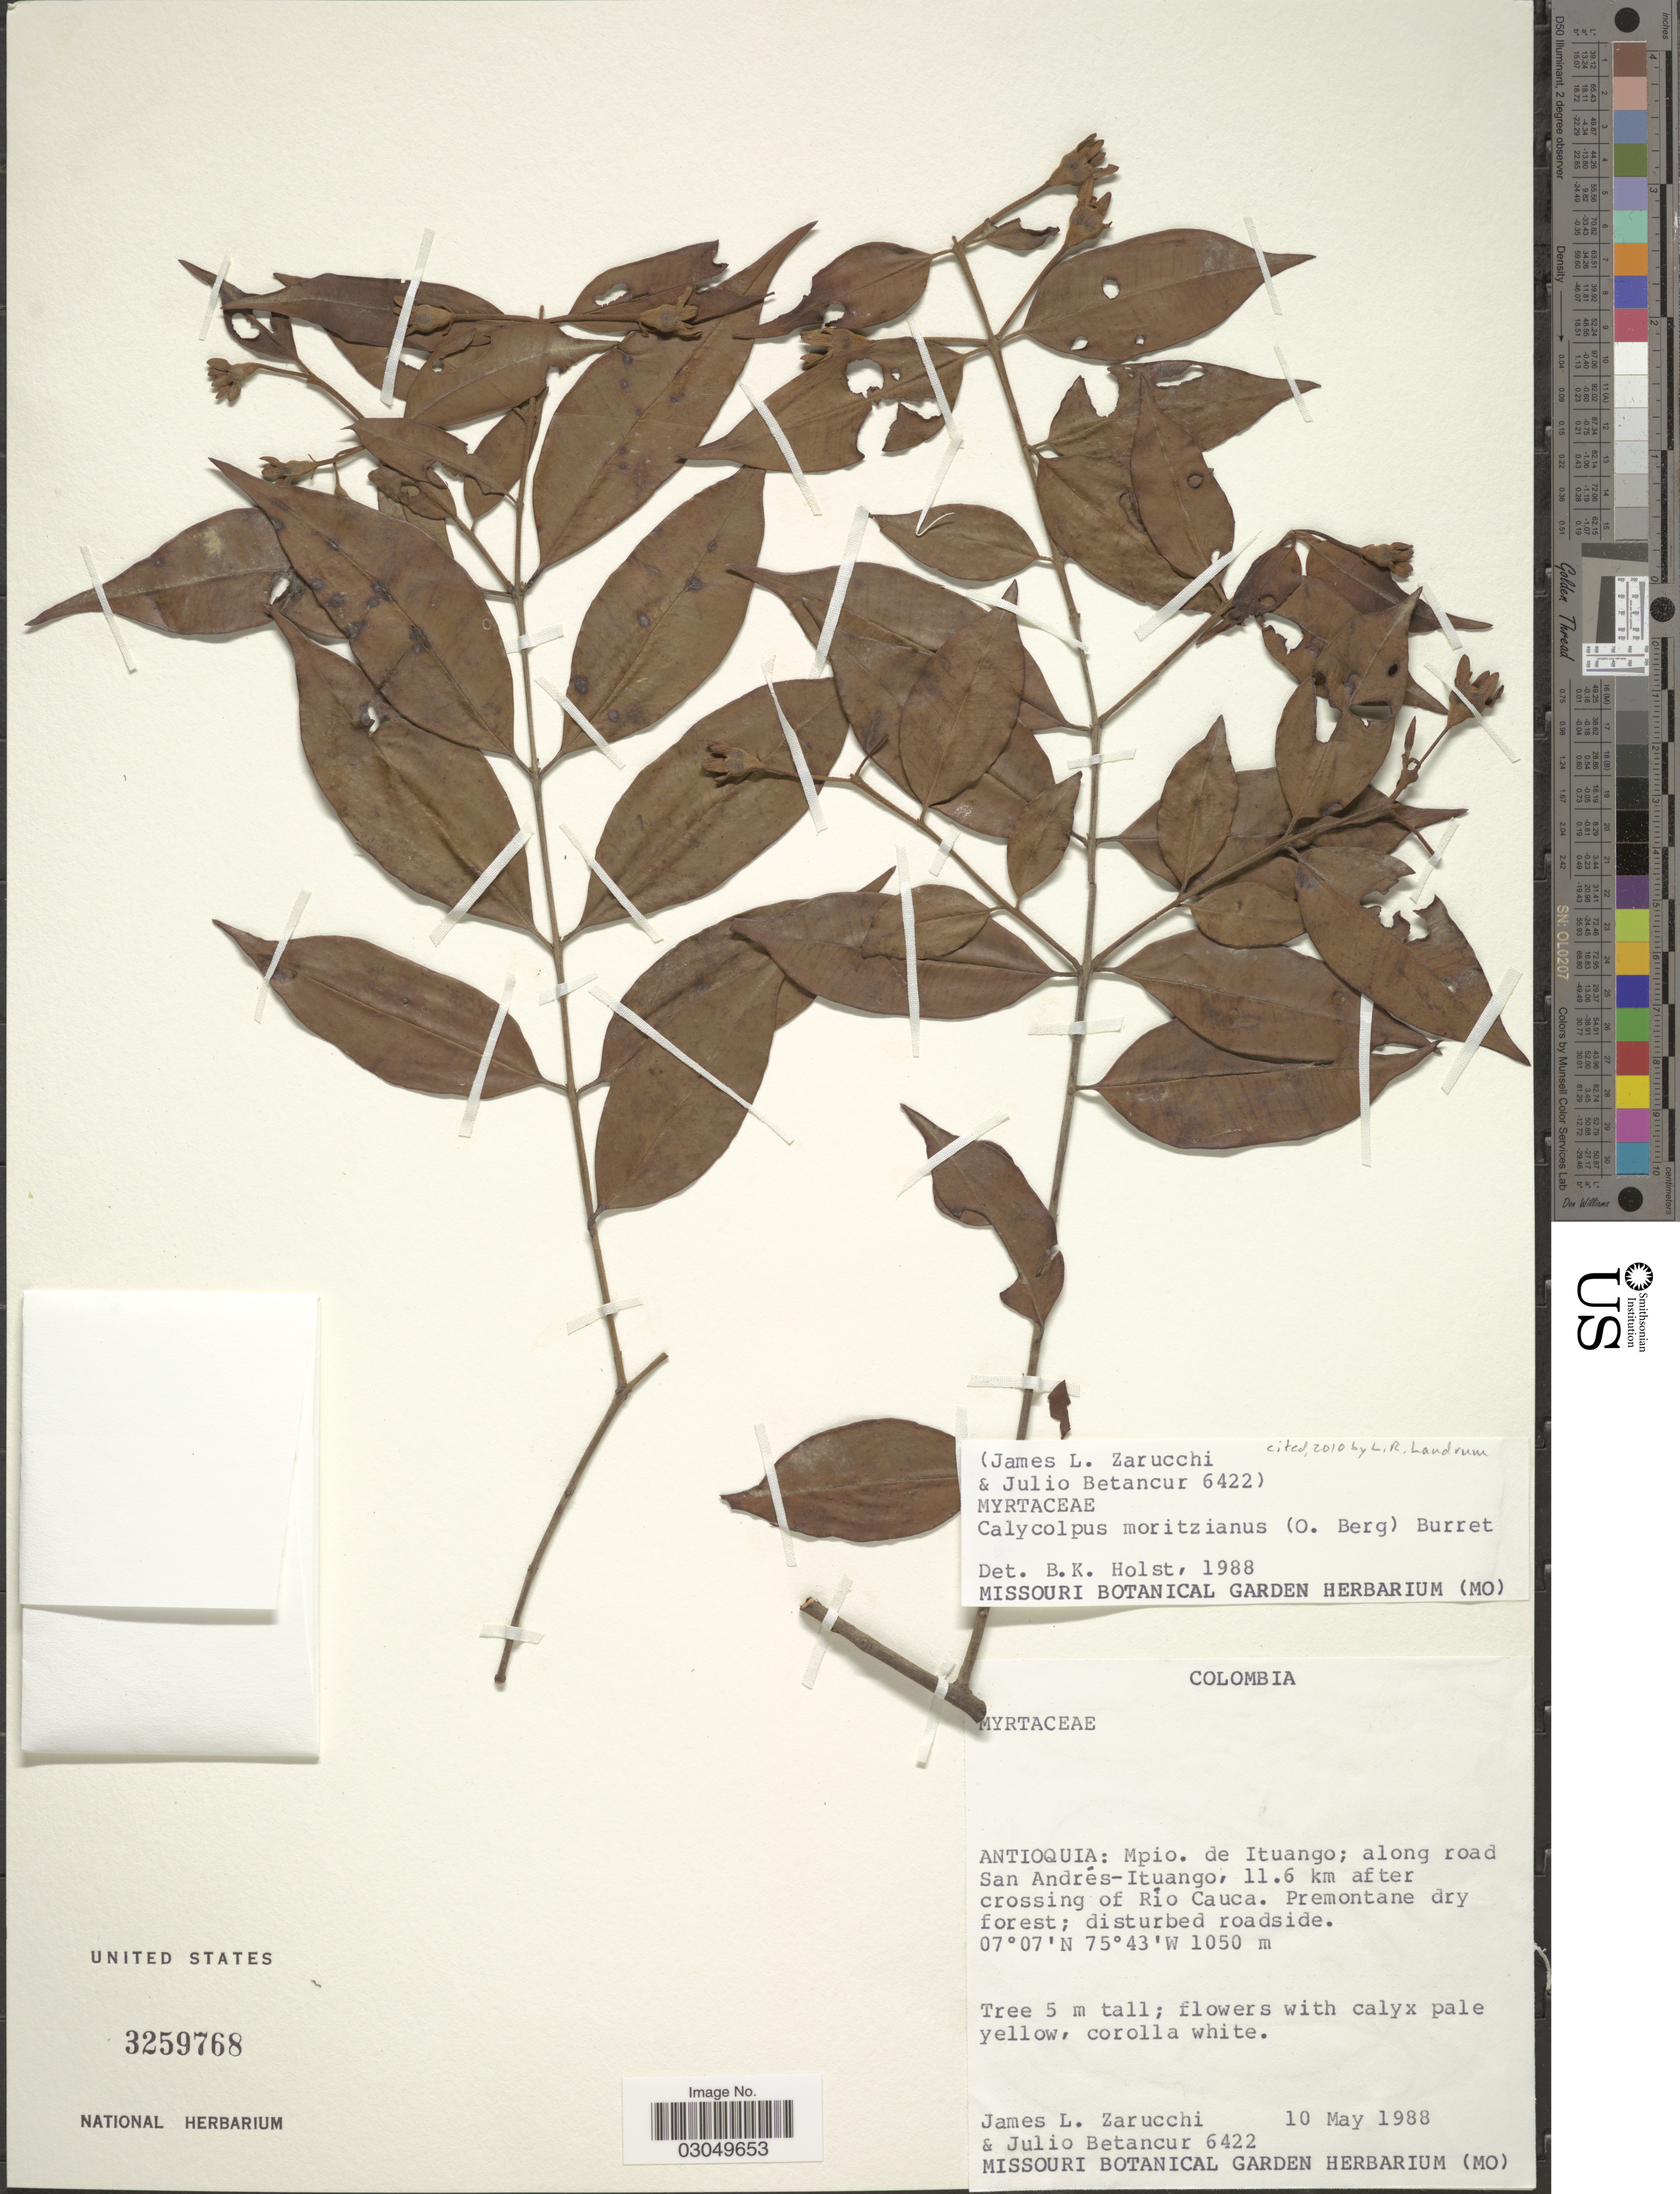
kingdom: Plantae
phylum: Tracheophyta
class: Magnoliopsida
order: Myrtales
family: Myrtaceae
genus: Calycolpus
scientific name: Calycolpus moritzianus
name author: (O. Berg) Burret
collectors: J. L. Zarucchi & J. Betancur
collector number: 6422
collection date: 1988-05-10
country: Colombia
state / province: Antioquia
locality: Mpio. de Ituango; along road San Andrés-Ituango, 11.6 km after crossing of Río Cauca.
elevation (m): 1050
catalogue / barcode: US 3259768